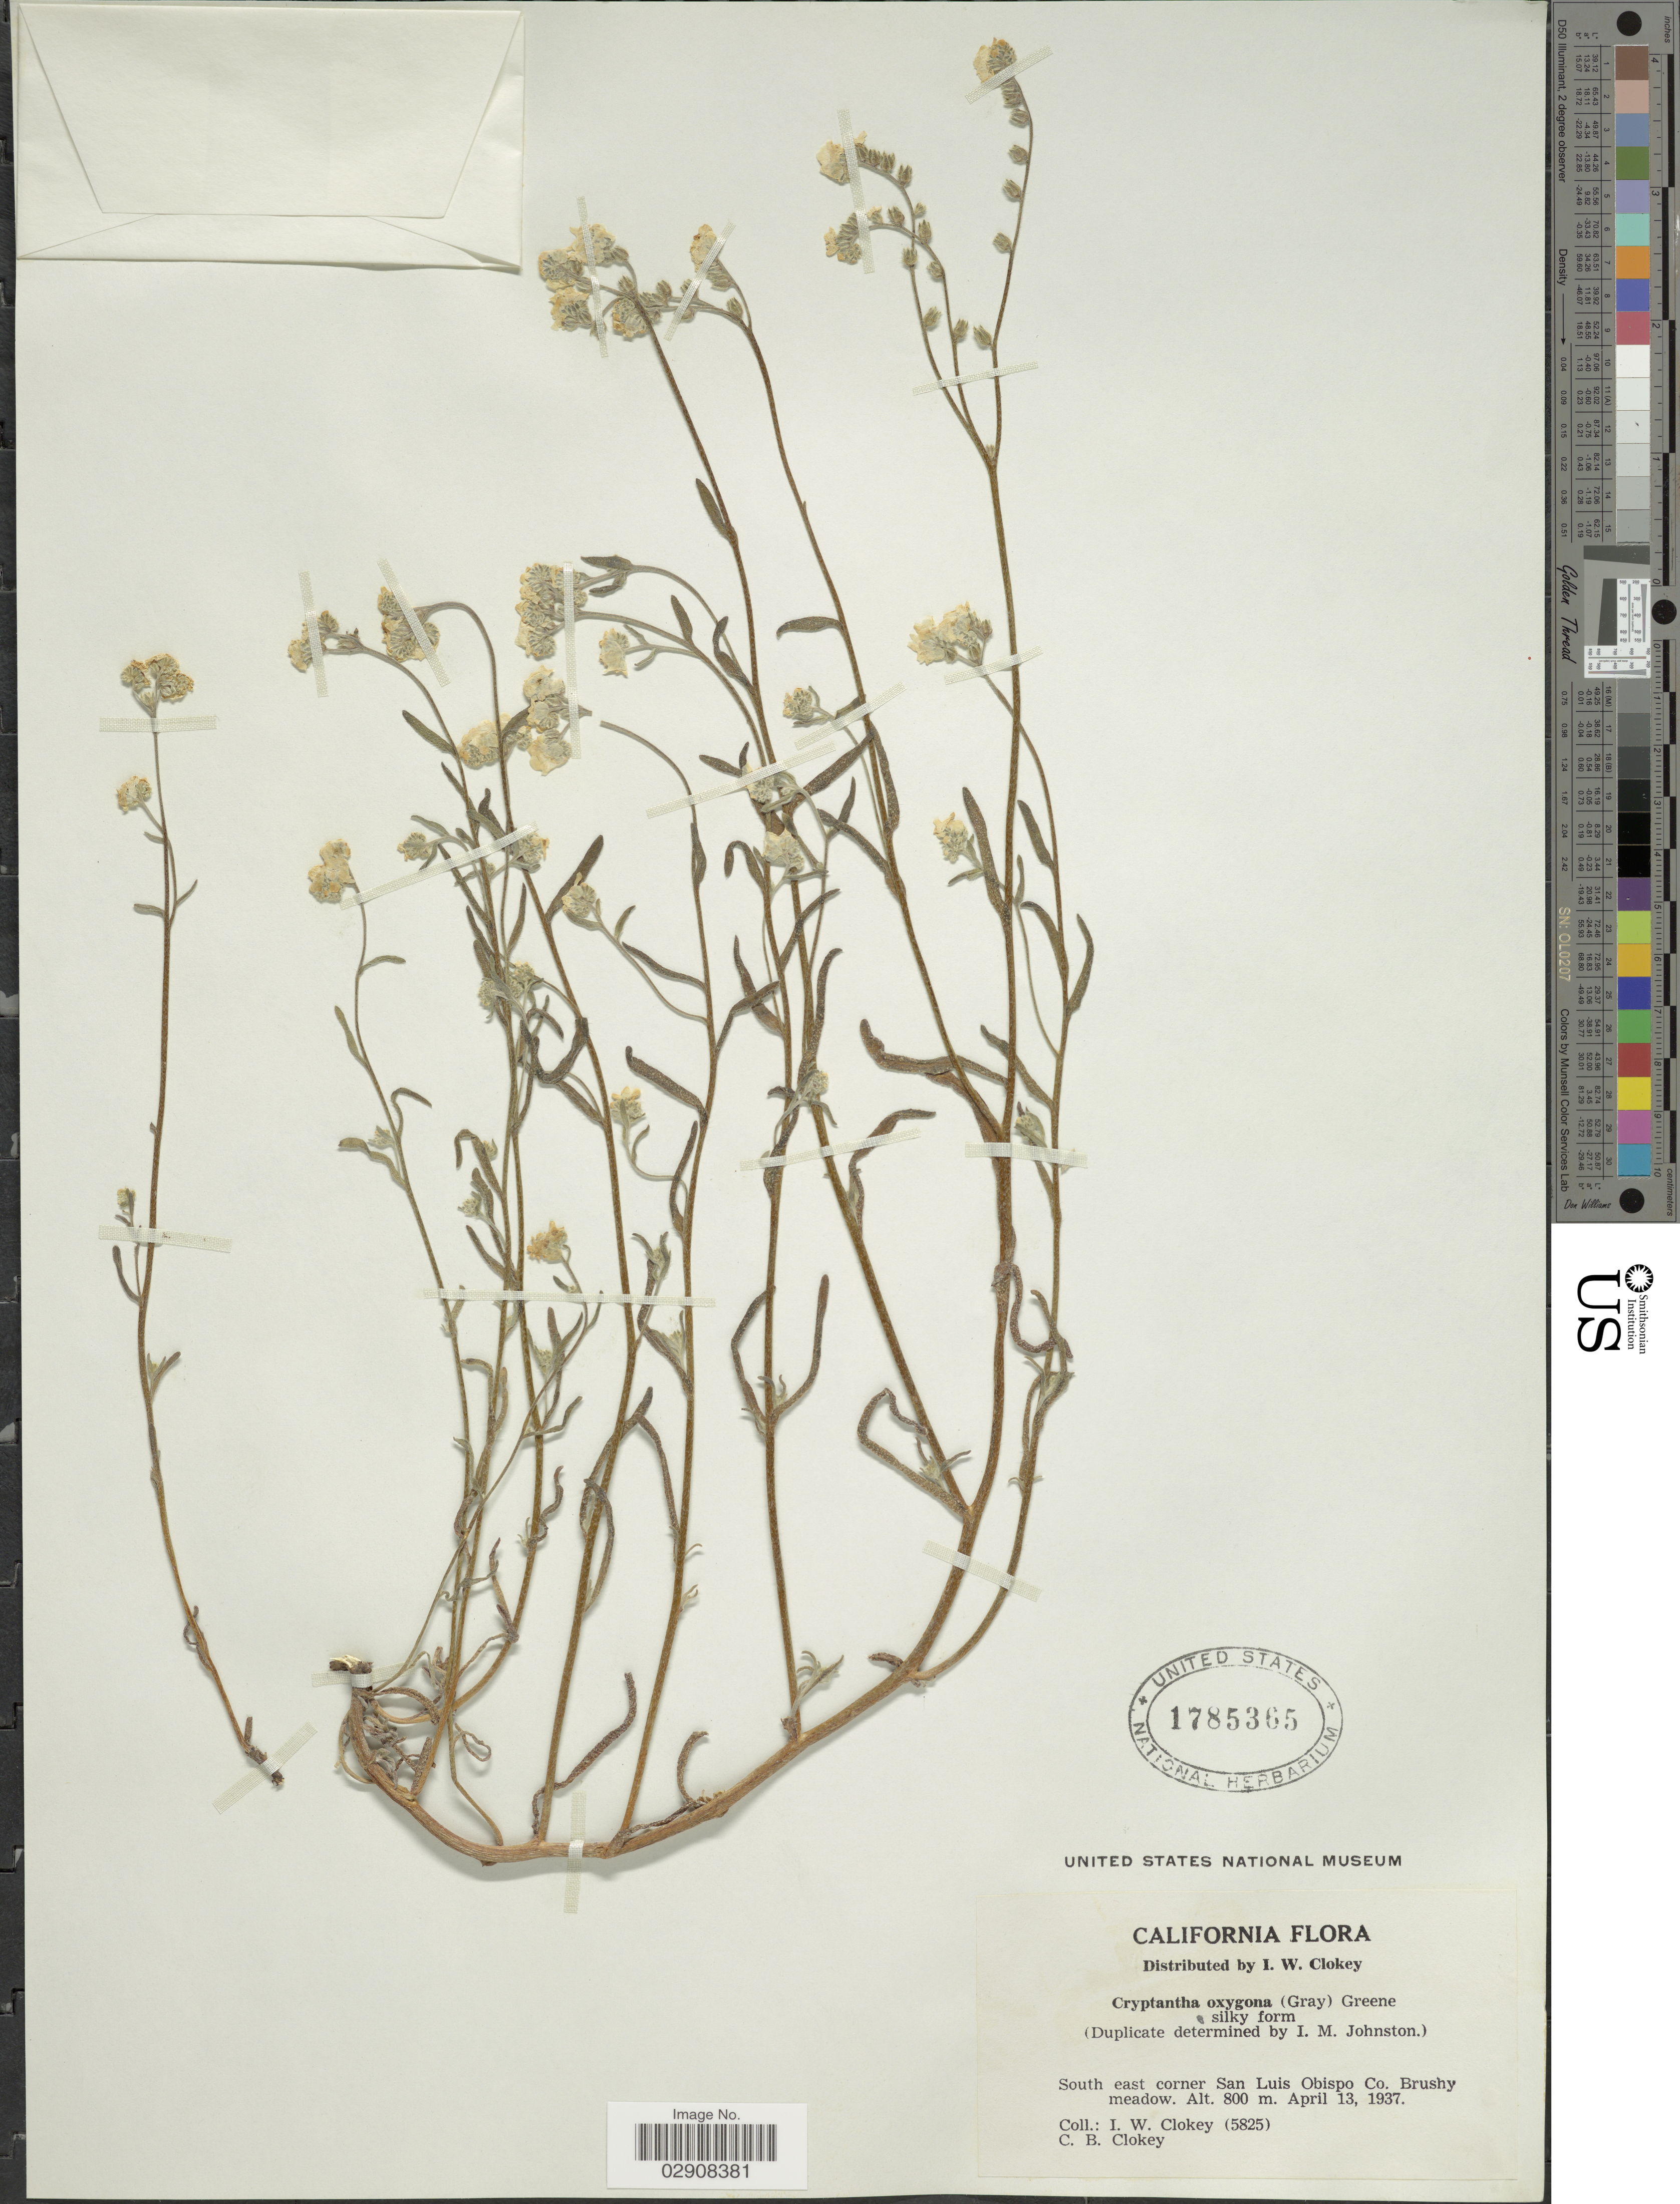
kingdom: Plantae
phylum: Tracheophyta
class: Magnoliopsida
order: Boraginales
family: Boraginaceae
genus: Cryptantha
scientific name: Cryptantha oxygona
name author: (A. Gray) S.W. Greene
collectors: I. W. Clokey & C. Clokey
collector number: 5825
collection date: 1937-04-13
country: United States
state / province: California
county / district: San Luis Obispo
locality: South east corner San Luis Obispo Co. Brushy meadow.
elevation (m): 800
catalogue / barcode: US 1785365